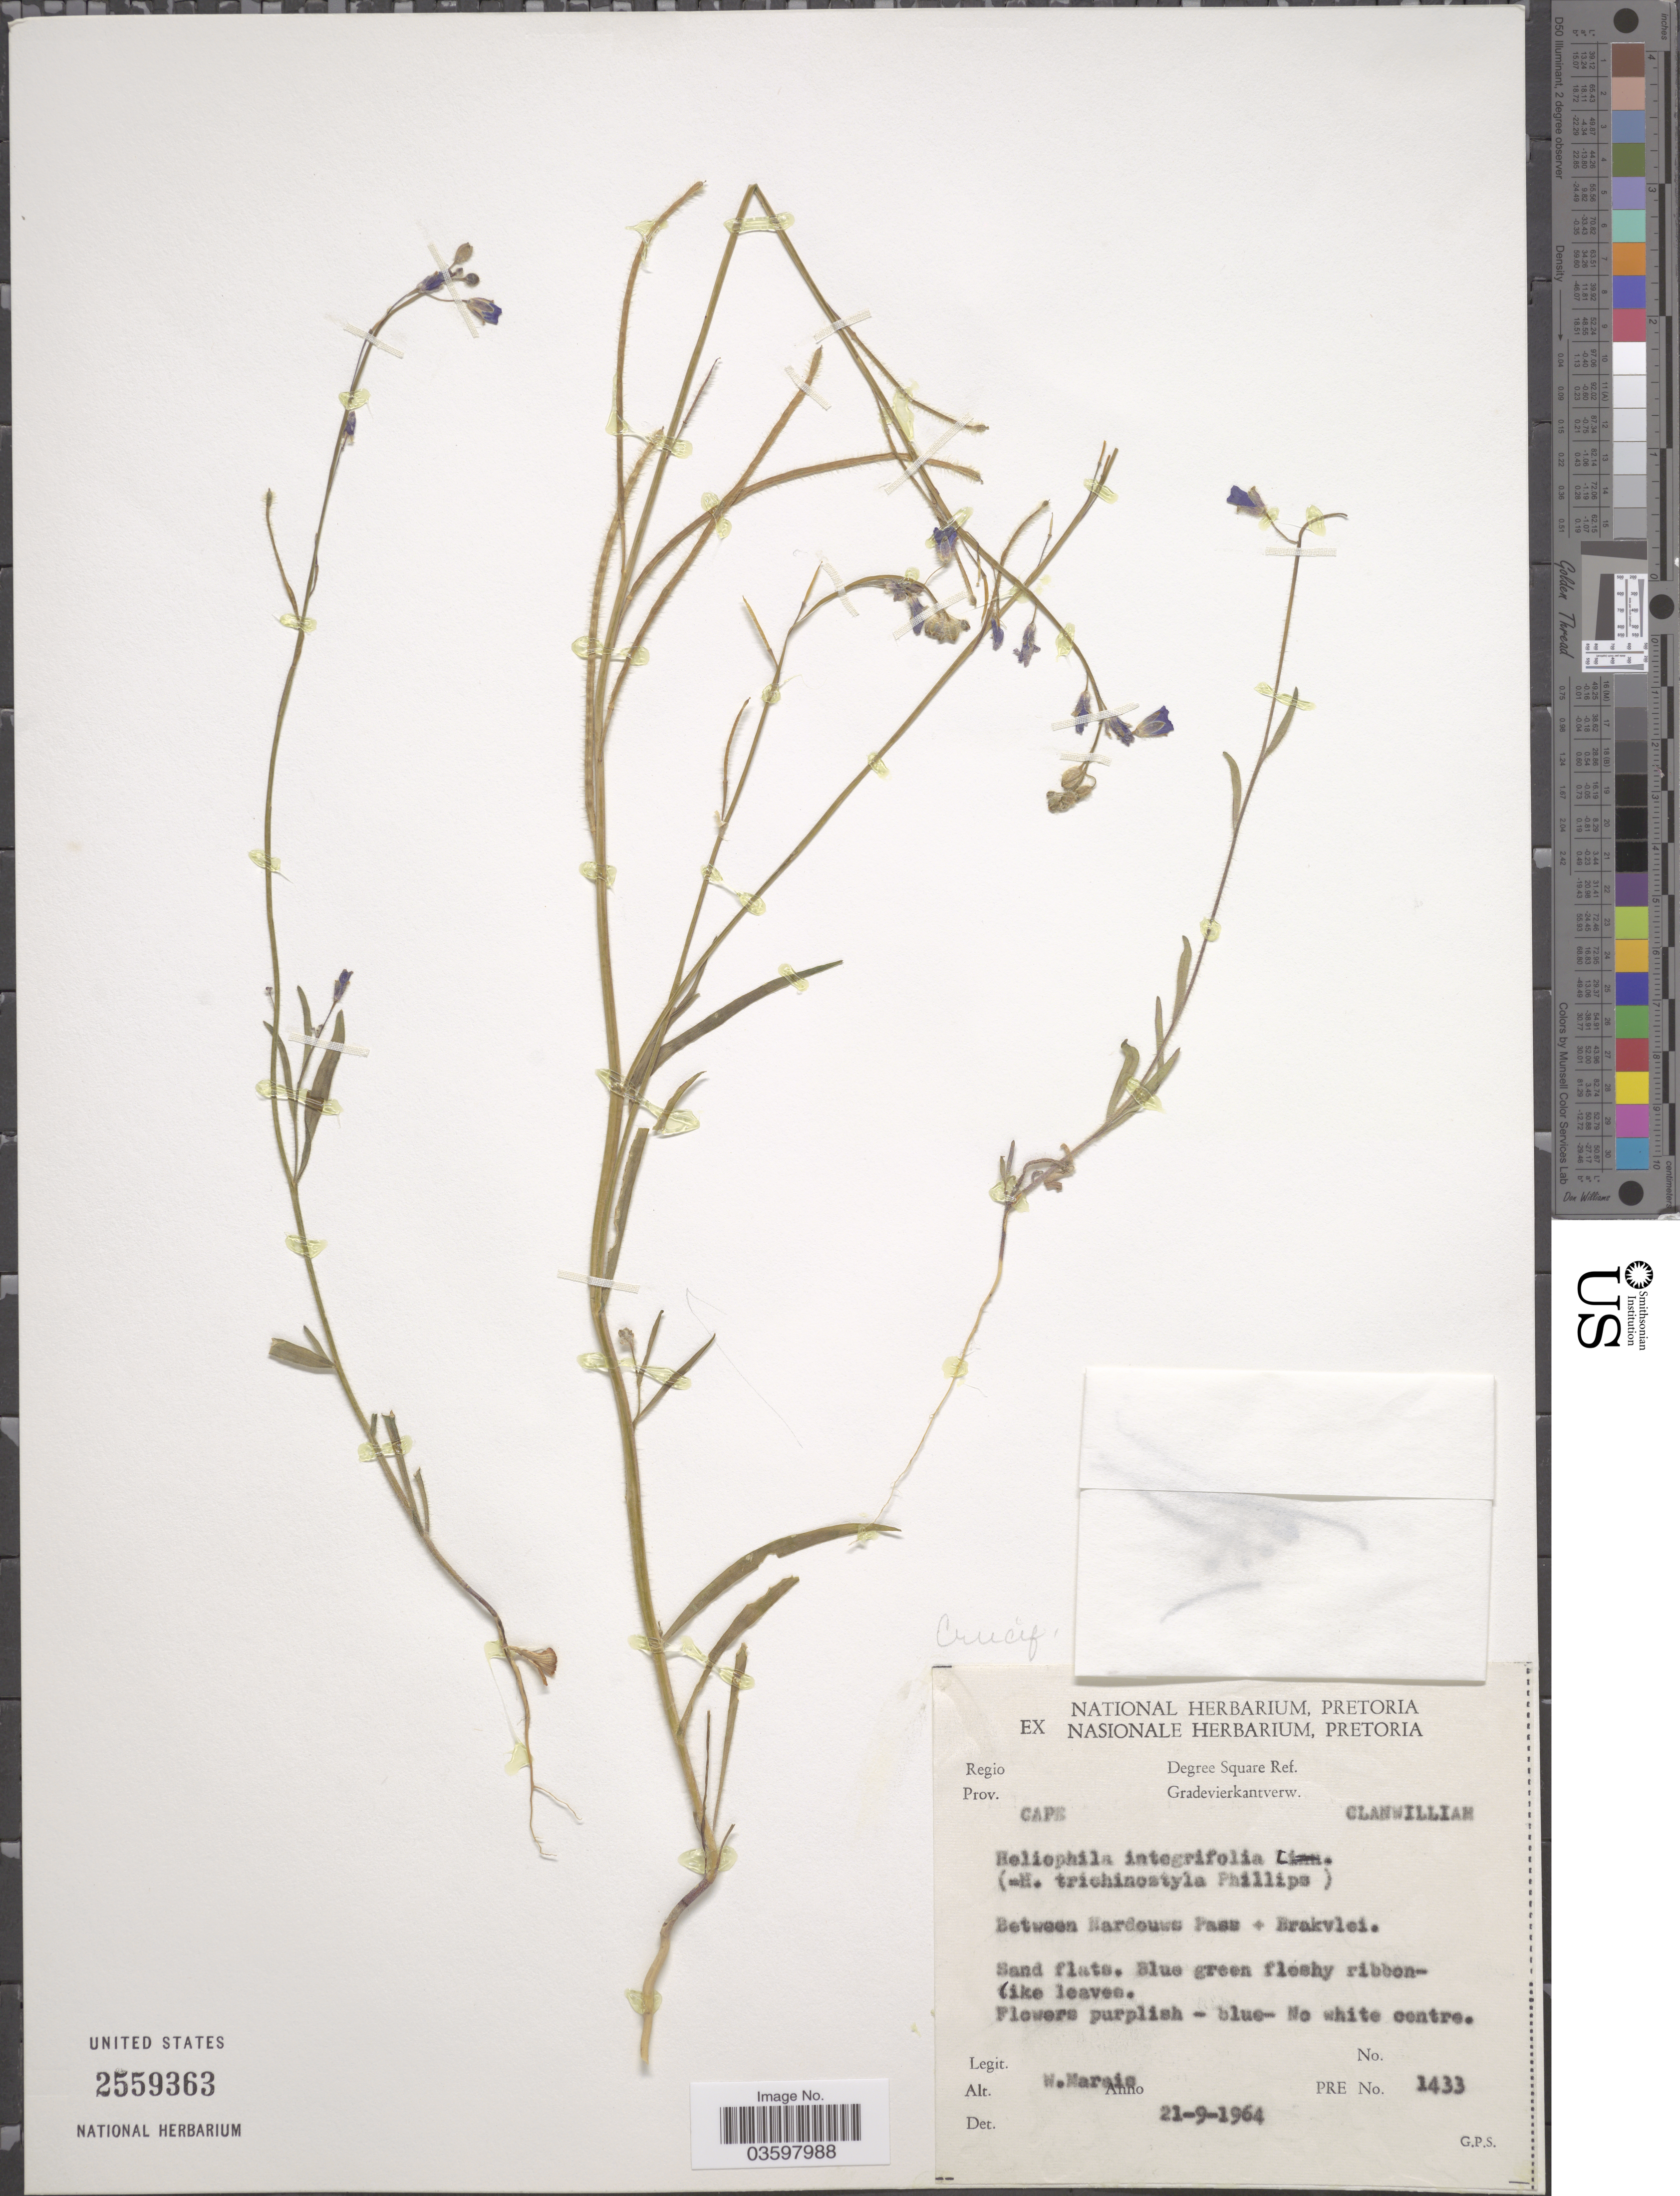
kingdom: Plantae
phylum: Tracheophyta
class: Magnoliopsida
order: Brassicales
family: Brassicaceae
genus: Heliophila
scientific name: Heliophila integrifolia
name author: L.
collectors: W. Marais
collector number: PRE1433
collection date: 1964-09-21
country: South Africa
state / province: Western Cape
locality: Regio Degree Square Ref. Gradevierkantverw. Clanwilliam. Between Nardouws Pass + Brakvlei.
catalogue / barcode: US 2559363